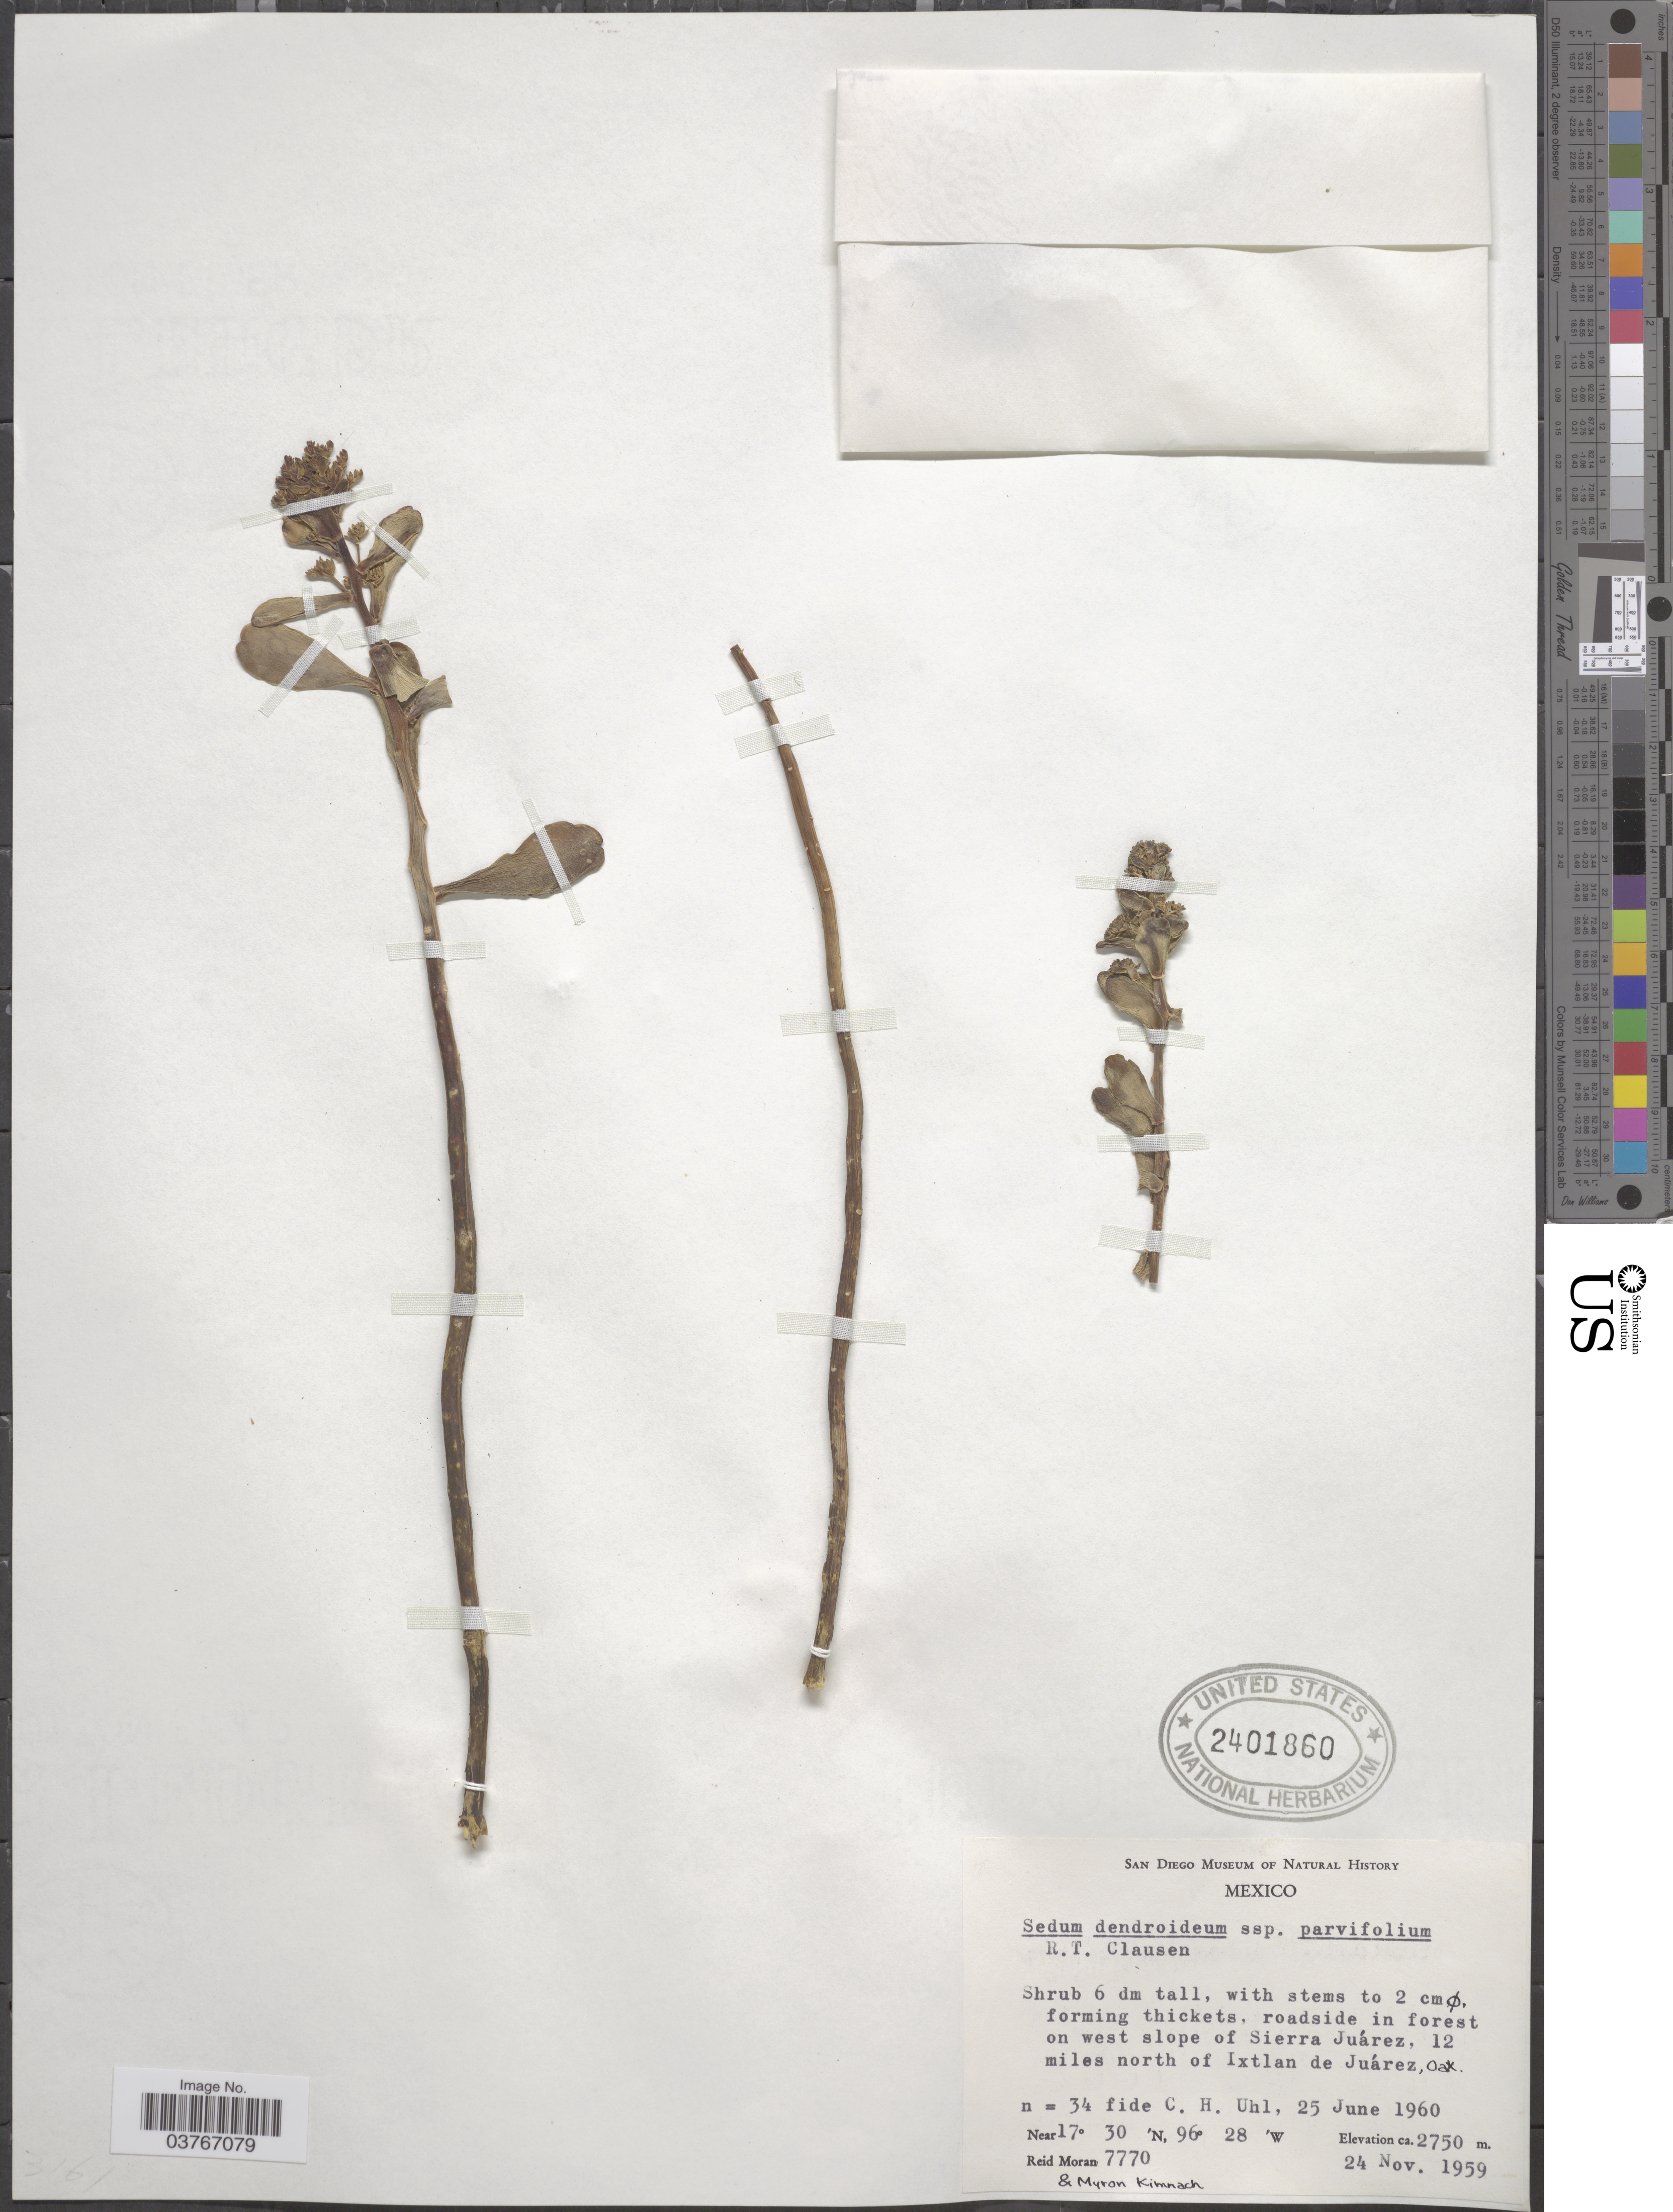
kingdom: Plantae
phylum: Tracheophyta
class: Magnoliopsida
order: Saxifragales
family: Crassulaceae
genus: Sedum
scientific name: Sedum dendroideum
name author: Moc. & Sessé ex DC.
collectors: R. Moran & M. W. Kimnach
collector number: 7770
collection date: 1959-11-24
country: Mexico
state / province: Oaxaca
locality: Roadside in forest on west slope of Sierra Juárez, 12 miles north of Ixtlan de Juárez.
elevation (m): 2750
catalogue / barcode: US 2401860